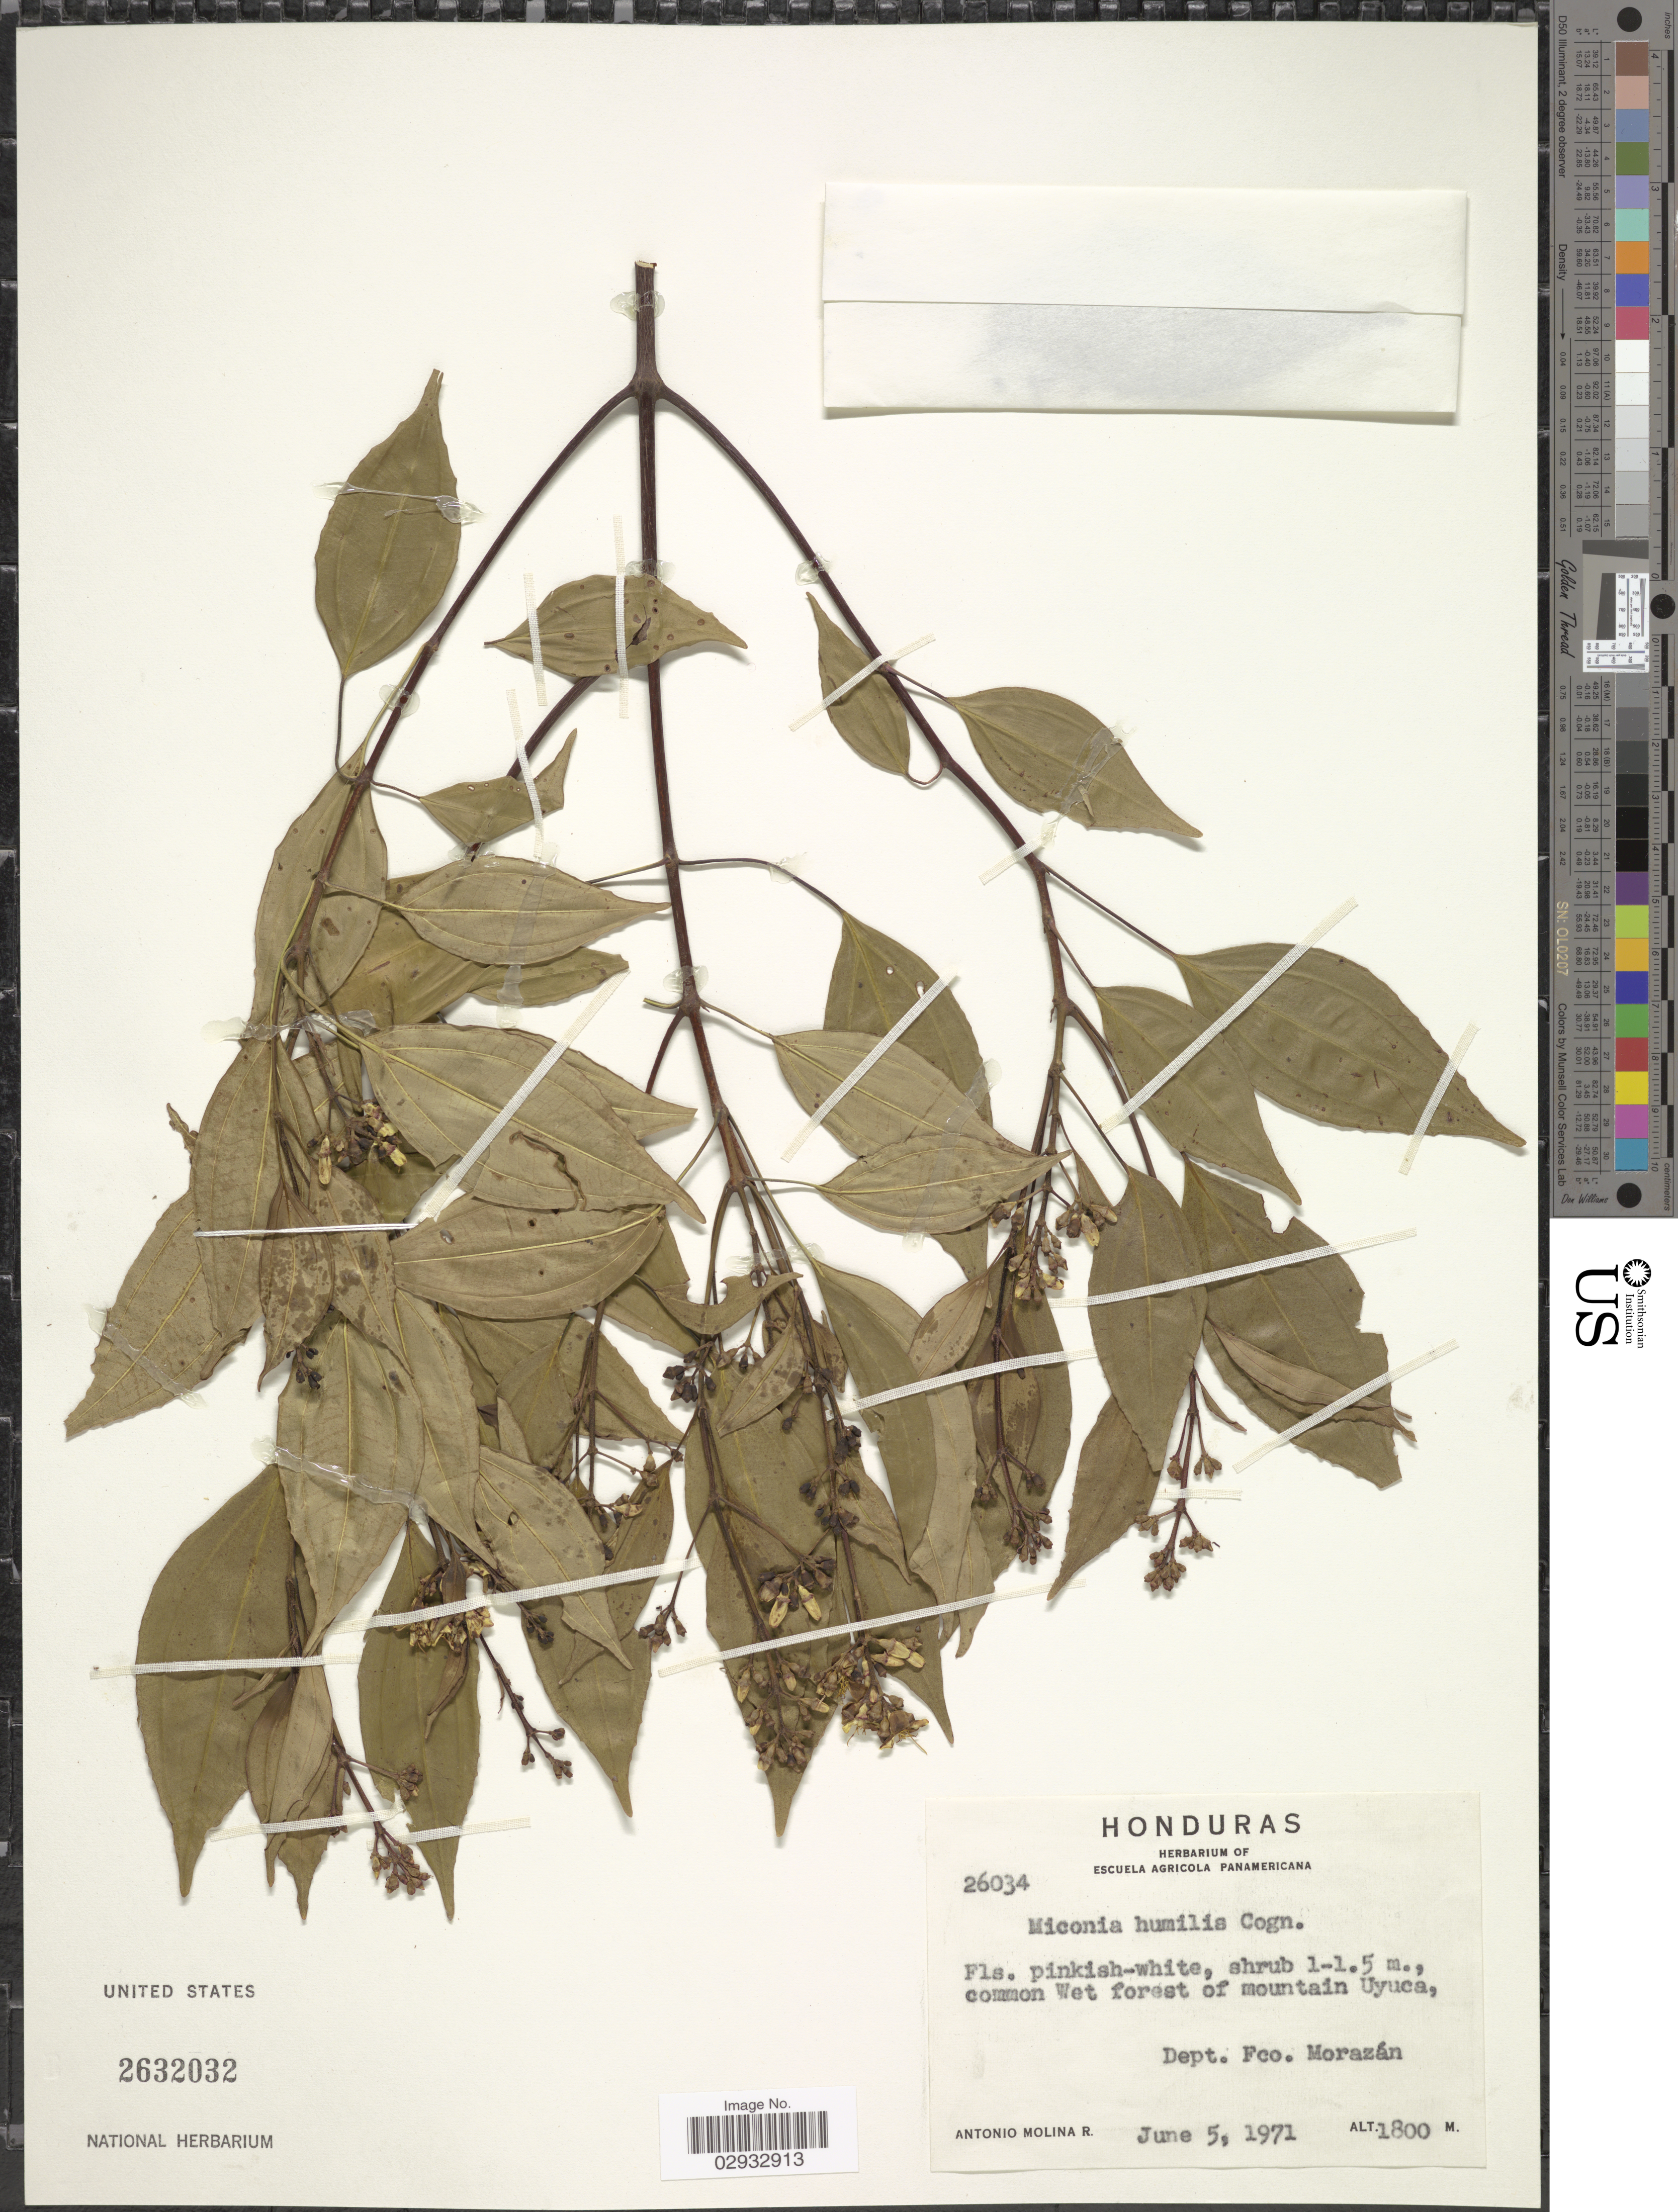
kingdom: Plantae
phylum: Tracheophyta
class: Magnoliopsida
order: Myrtales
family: Melastomataceae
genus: Miconia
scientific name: Miconia humilis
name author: Cogn.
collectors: A. Molina R.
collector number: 26034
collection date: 1971-06-05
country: Honduras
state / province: Fco. Morazán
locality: Wet forest of mountain Uyuca, Dept. Fco. Morazán.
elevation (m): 1800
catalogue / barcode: US 2632032